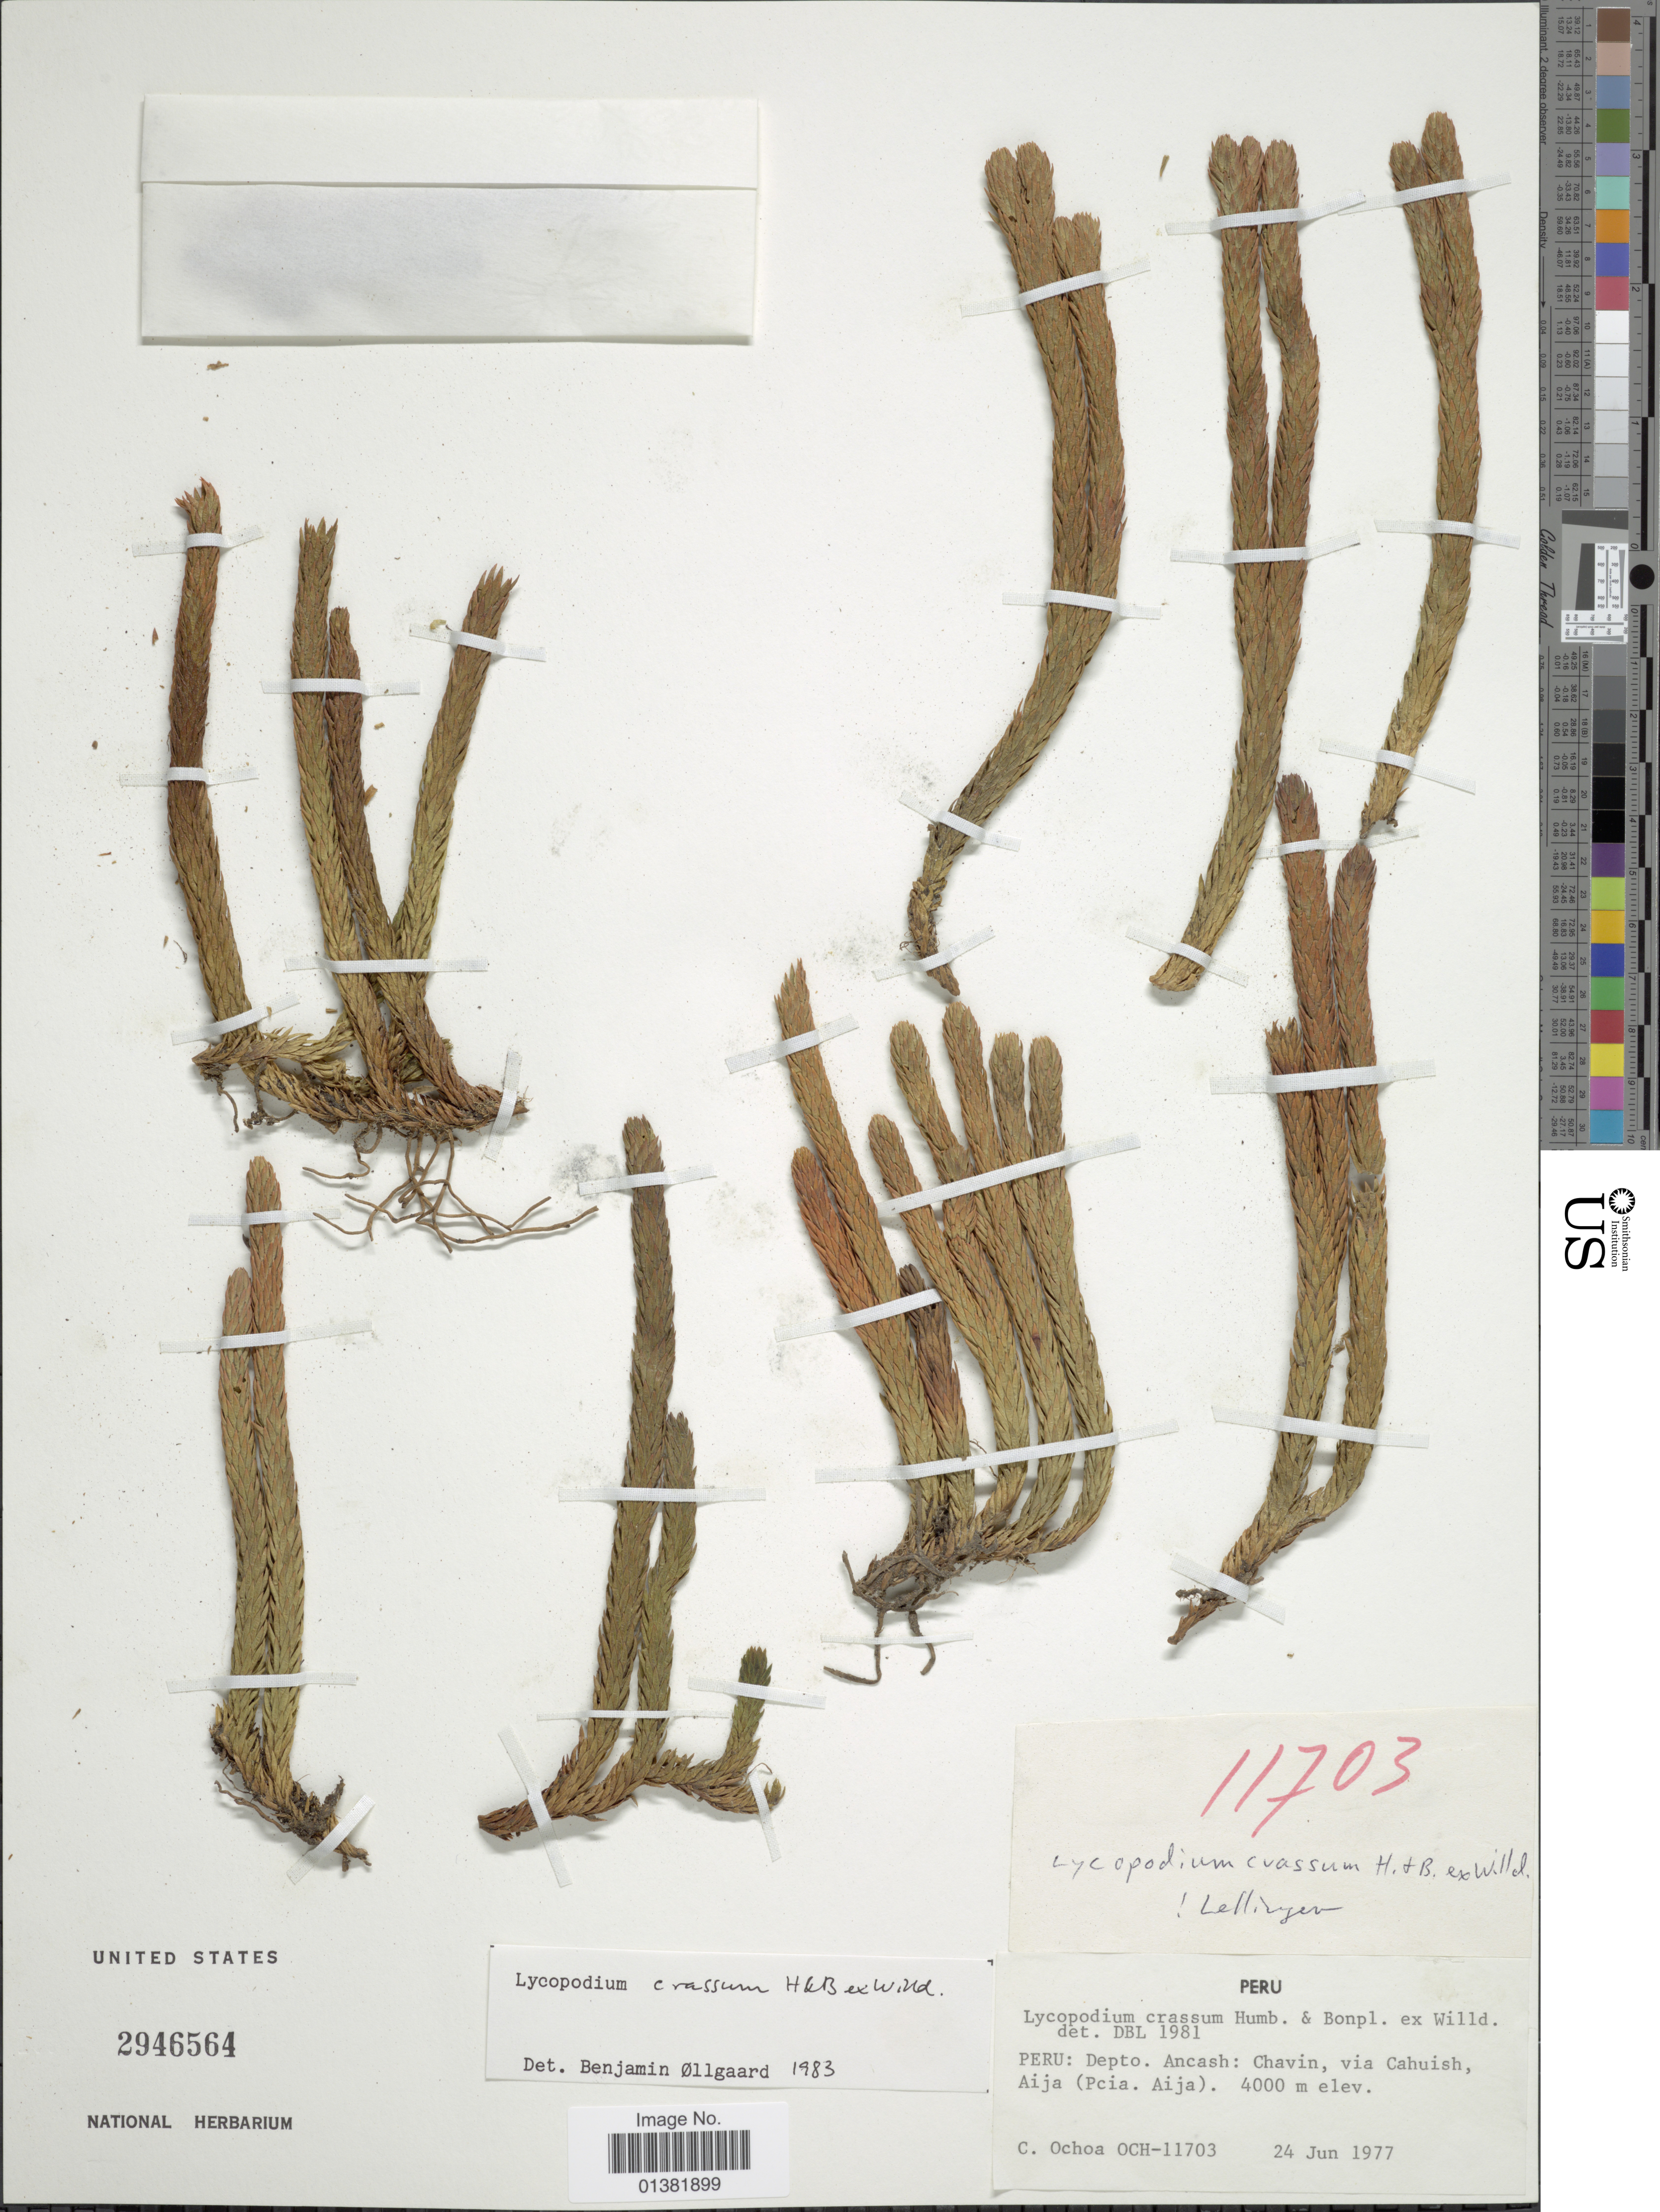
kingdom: Plantae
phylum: Tracheophyta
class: Lycopodiopsida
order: Lycopodiales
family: Lycopodiaceae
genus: Phlegmariurus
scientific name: Phlegmariurus crassus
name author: (Humb. & Bonpl. ex Willd.) B. Øllg.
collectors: C. Ochoa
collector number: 11703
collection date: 1977-06-24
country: Peru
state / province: Ancash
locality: Chavin, via Cahuish, Aija (Pcia. Aija)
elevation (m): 4000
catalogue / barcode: US 2946564